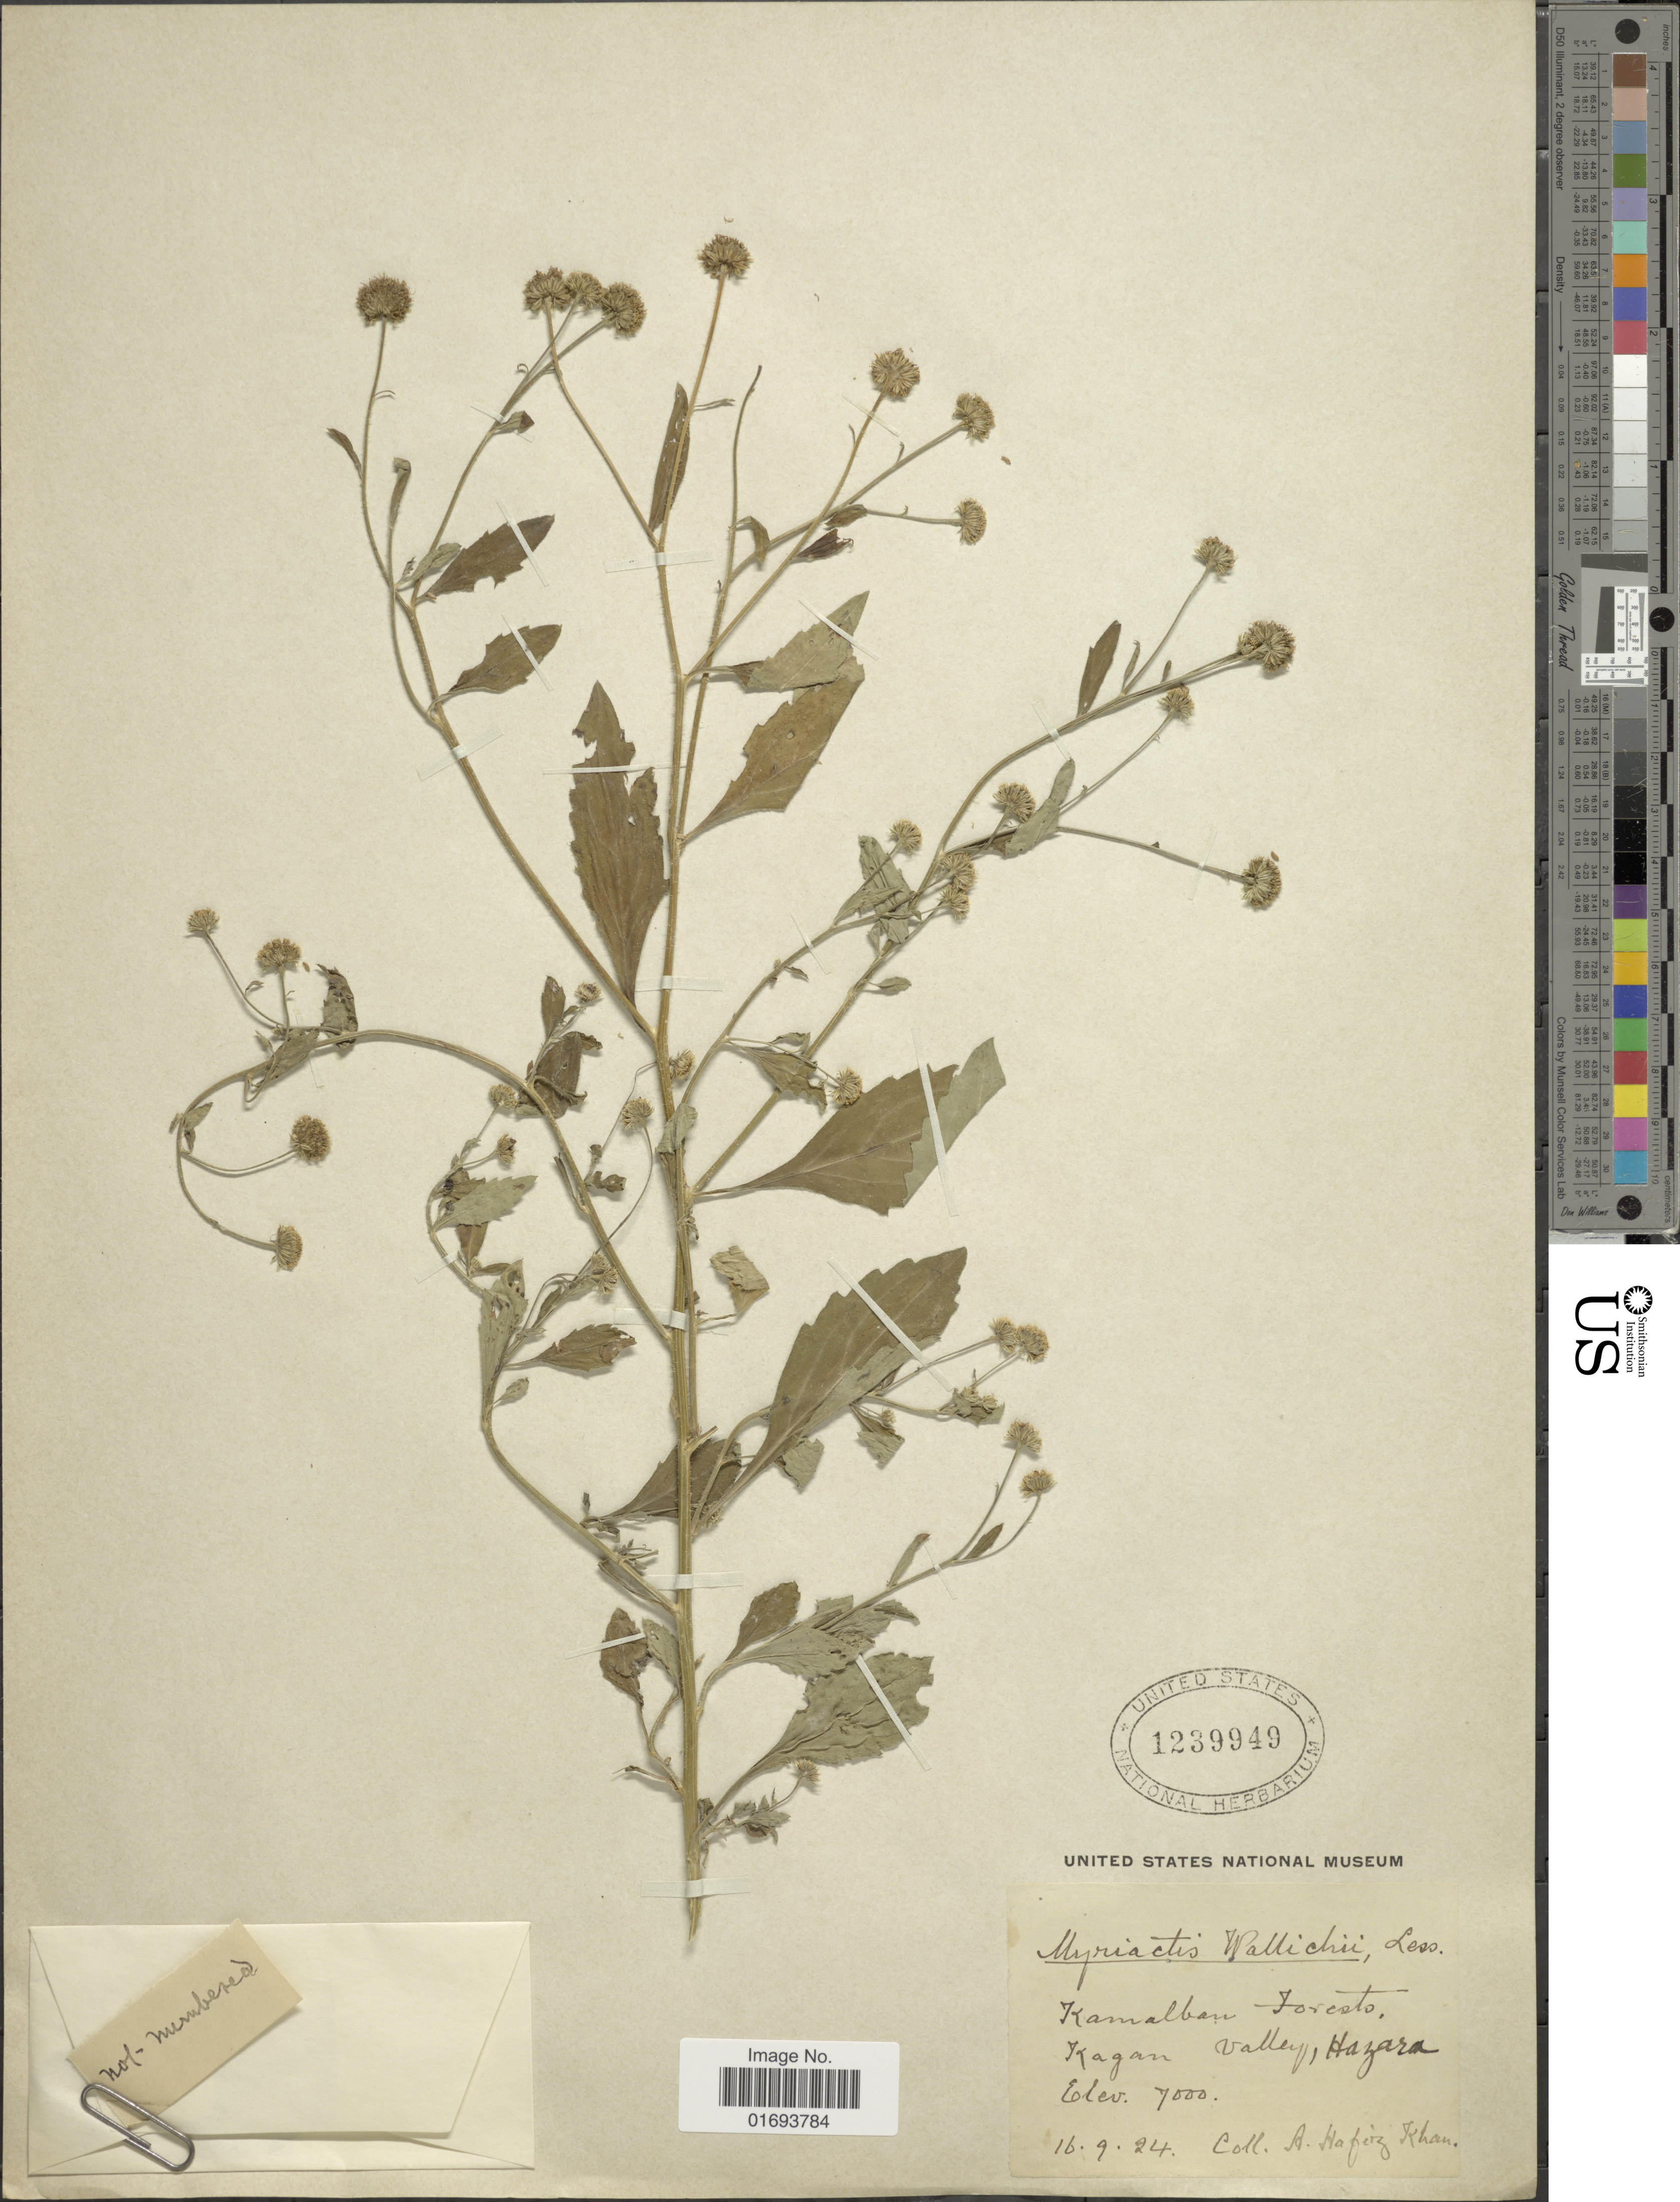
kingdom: Plantae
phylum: Tracheophyta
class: Magnoliopsida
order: Asterales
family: Asteraceae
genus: Myriactis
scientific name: Myriactis wallichii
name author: Less.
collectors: A. Hafiz-Khan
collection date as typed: Transcribed d/m/y: 16/9/24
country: Pakistan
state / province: Khyber Pakhtunkhwa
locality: Kamalban Forests. Kagan Valley, Hazara.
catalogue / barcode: US 1239949